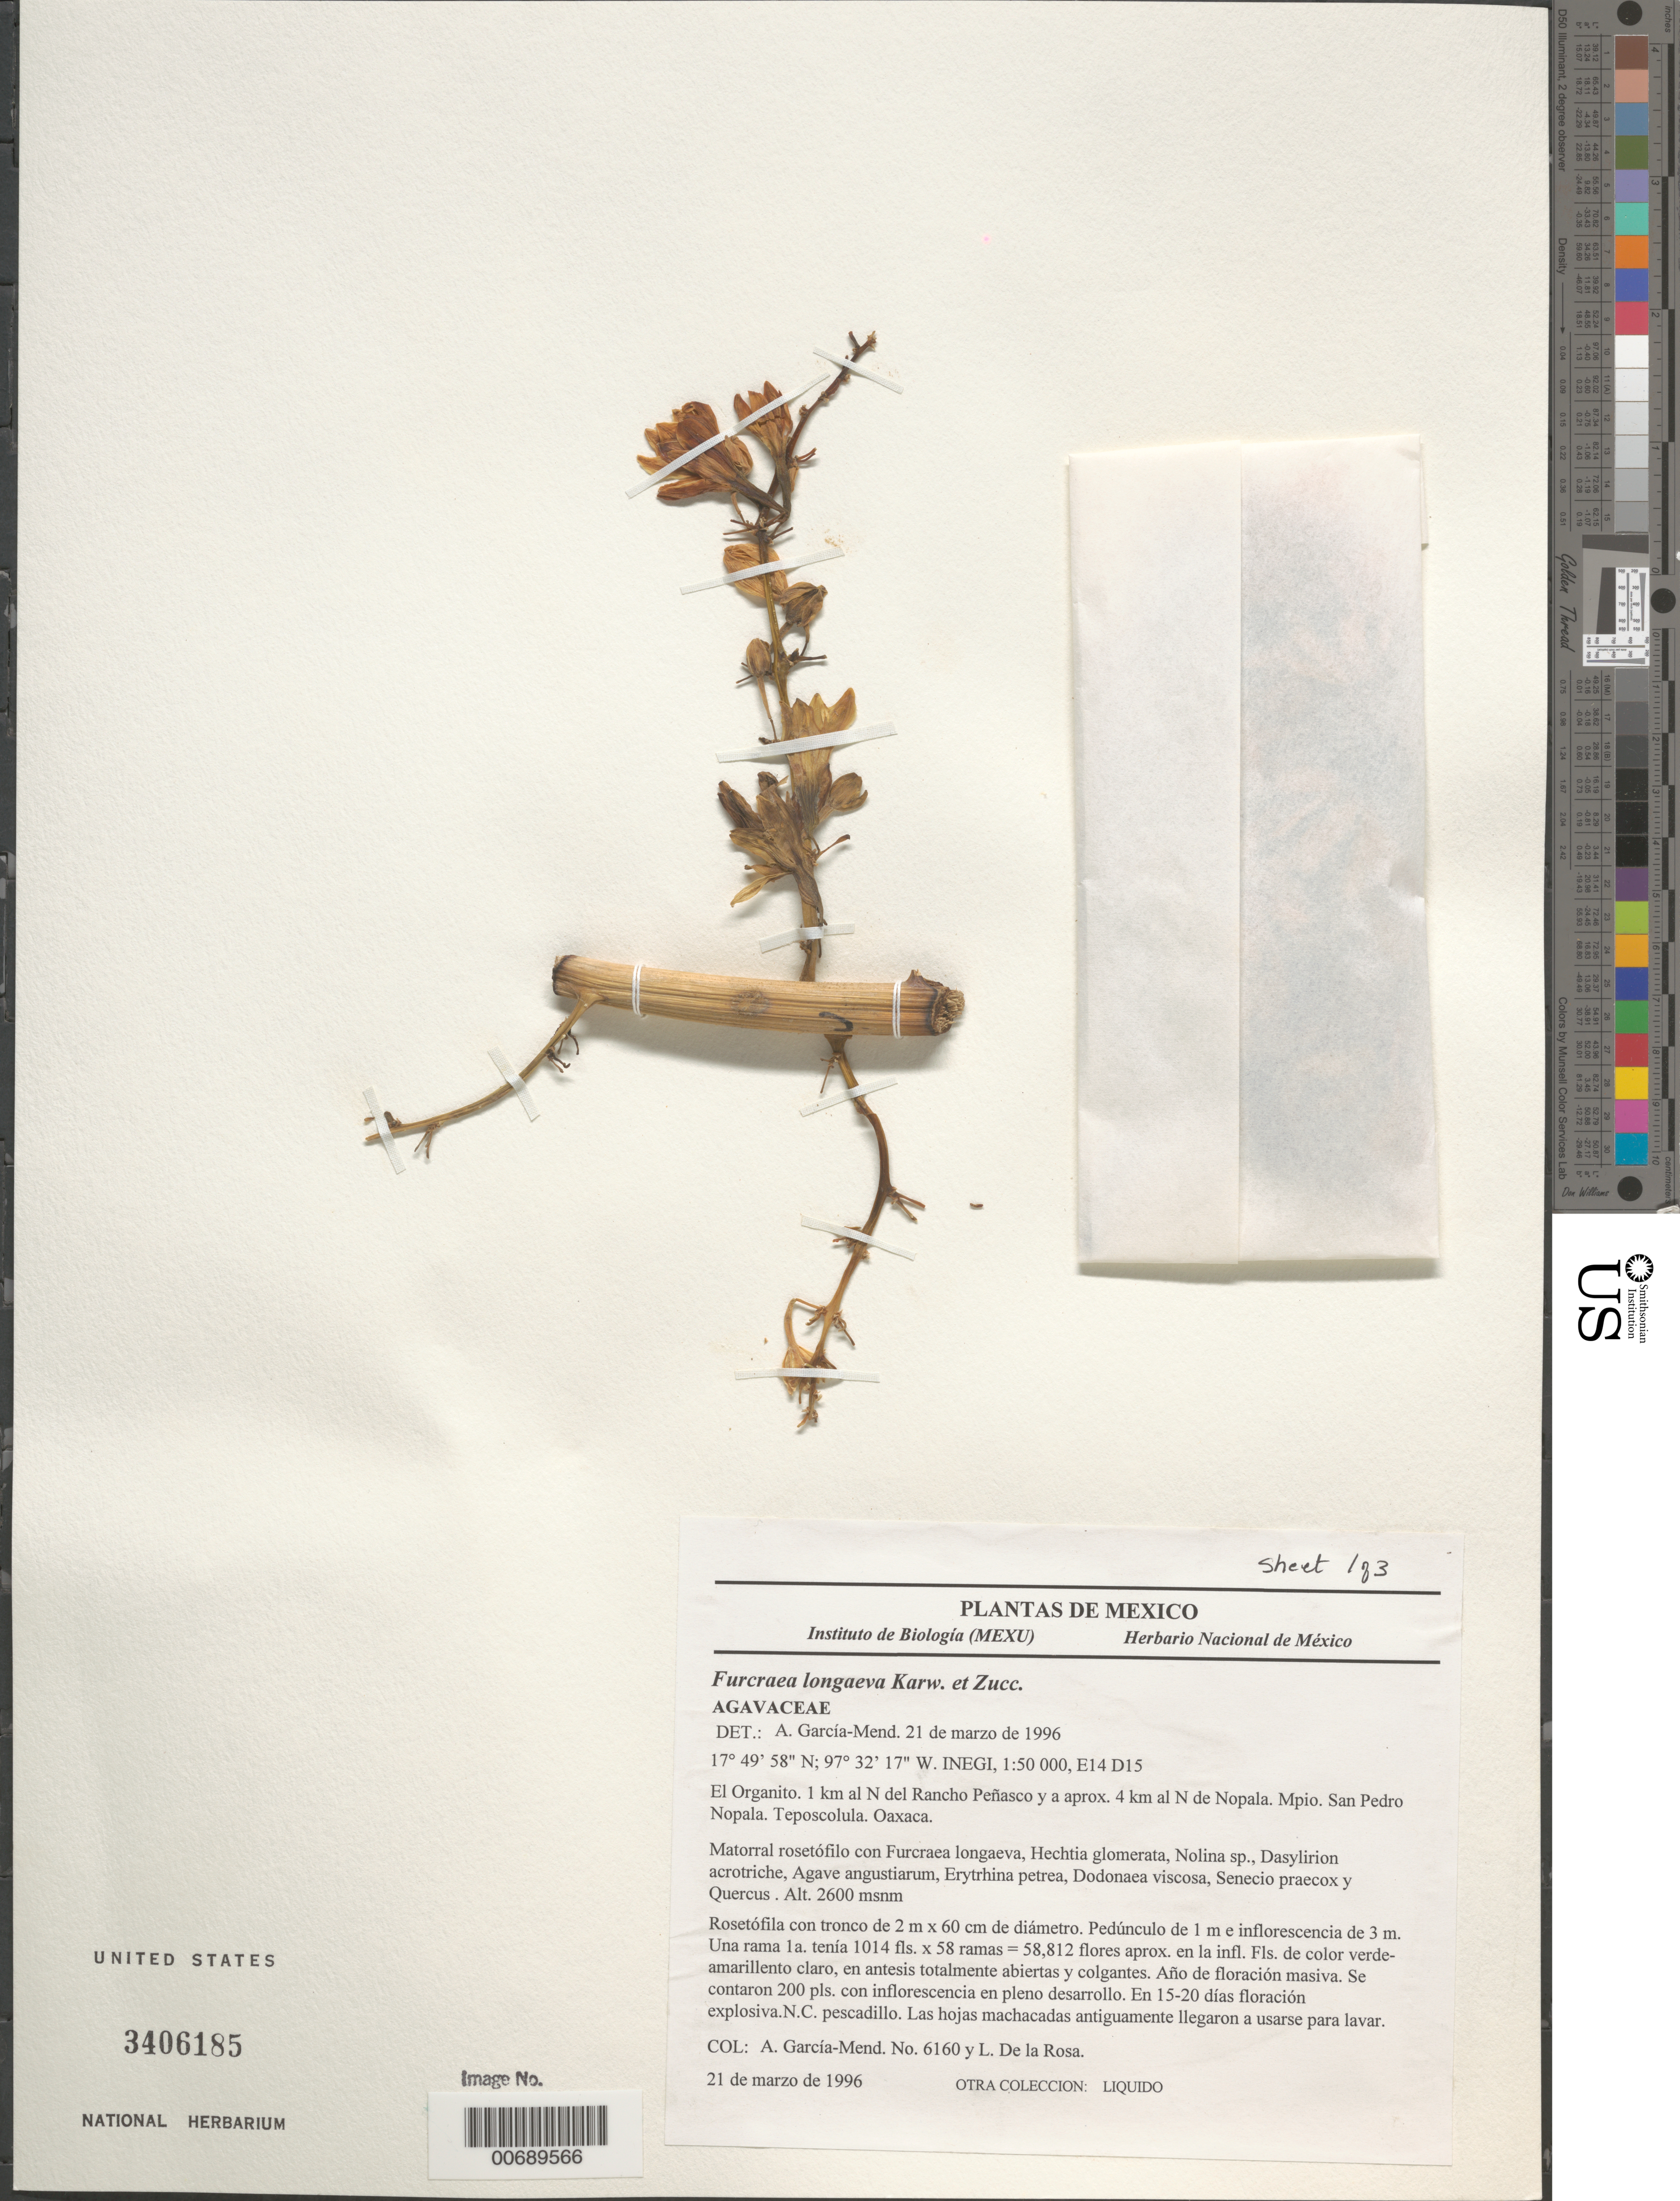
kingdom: Plantae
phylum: Tracheophyta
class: Liliopsida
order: Asparagales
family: Asparagaceae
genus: Furcraea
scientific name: Furcraea longaeva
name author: Karw. & Zucc.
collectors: A. García-Mendoza & L. de la Rosa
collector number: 6160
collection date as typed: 21 Mar 1996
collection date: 1996-03-21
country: Mexico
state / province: Oaxaca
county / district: Teposcolula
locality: N del Rancho Penasco and N de Nopala, San Pedro Nopala.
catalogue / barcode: US 3406185